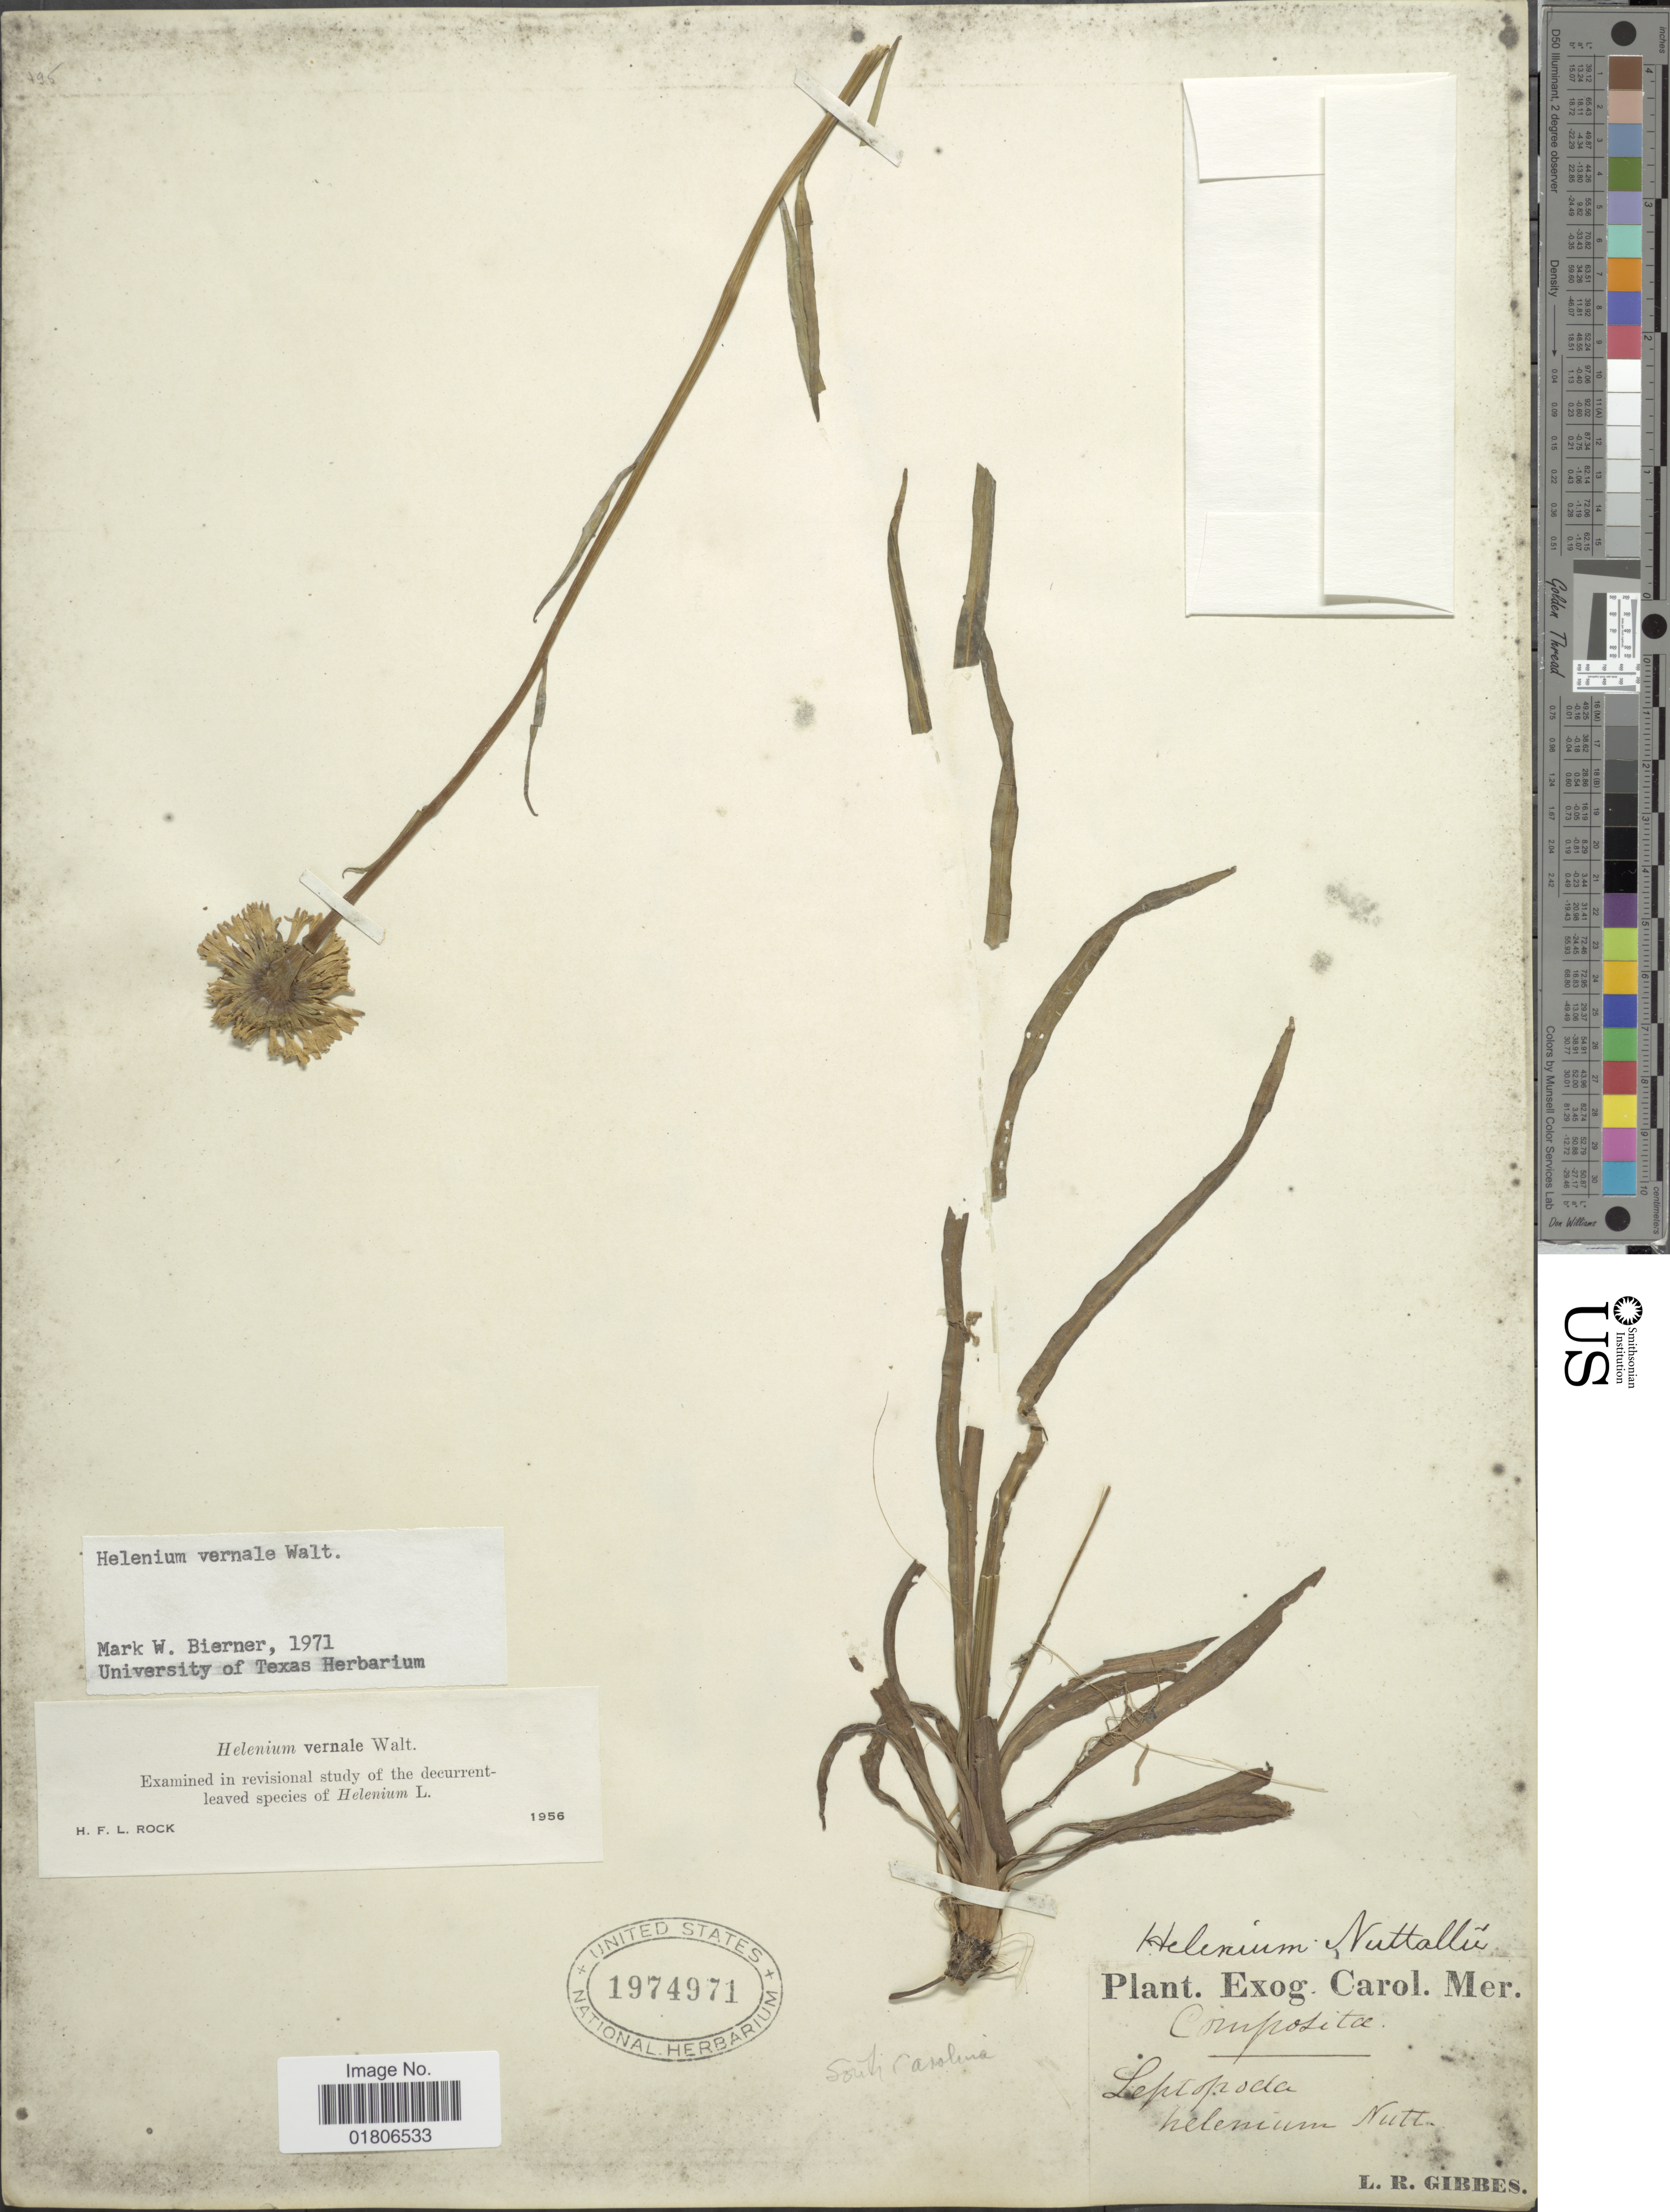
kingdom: Plantae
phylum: Tracheophyta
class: Magnoliopsida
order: Asterales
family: Asteraceae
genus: Helenium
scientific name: Helenium vernale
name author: Walter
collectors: L. Gibbes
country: United States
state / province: South Carolina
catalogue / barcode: US 1974971